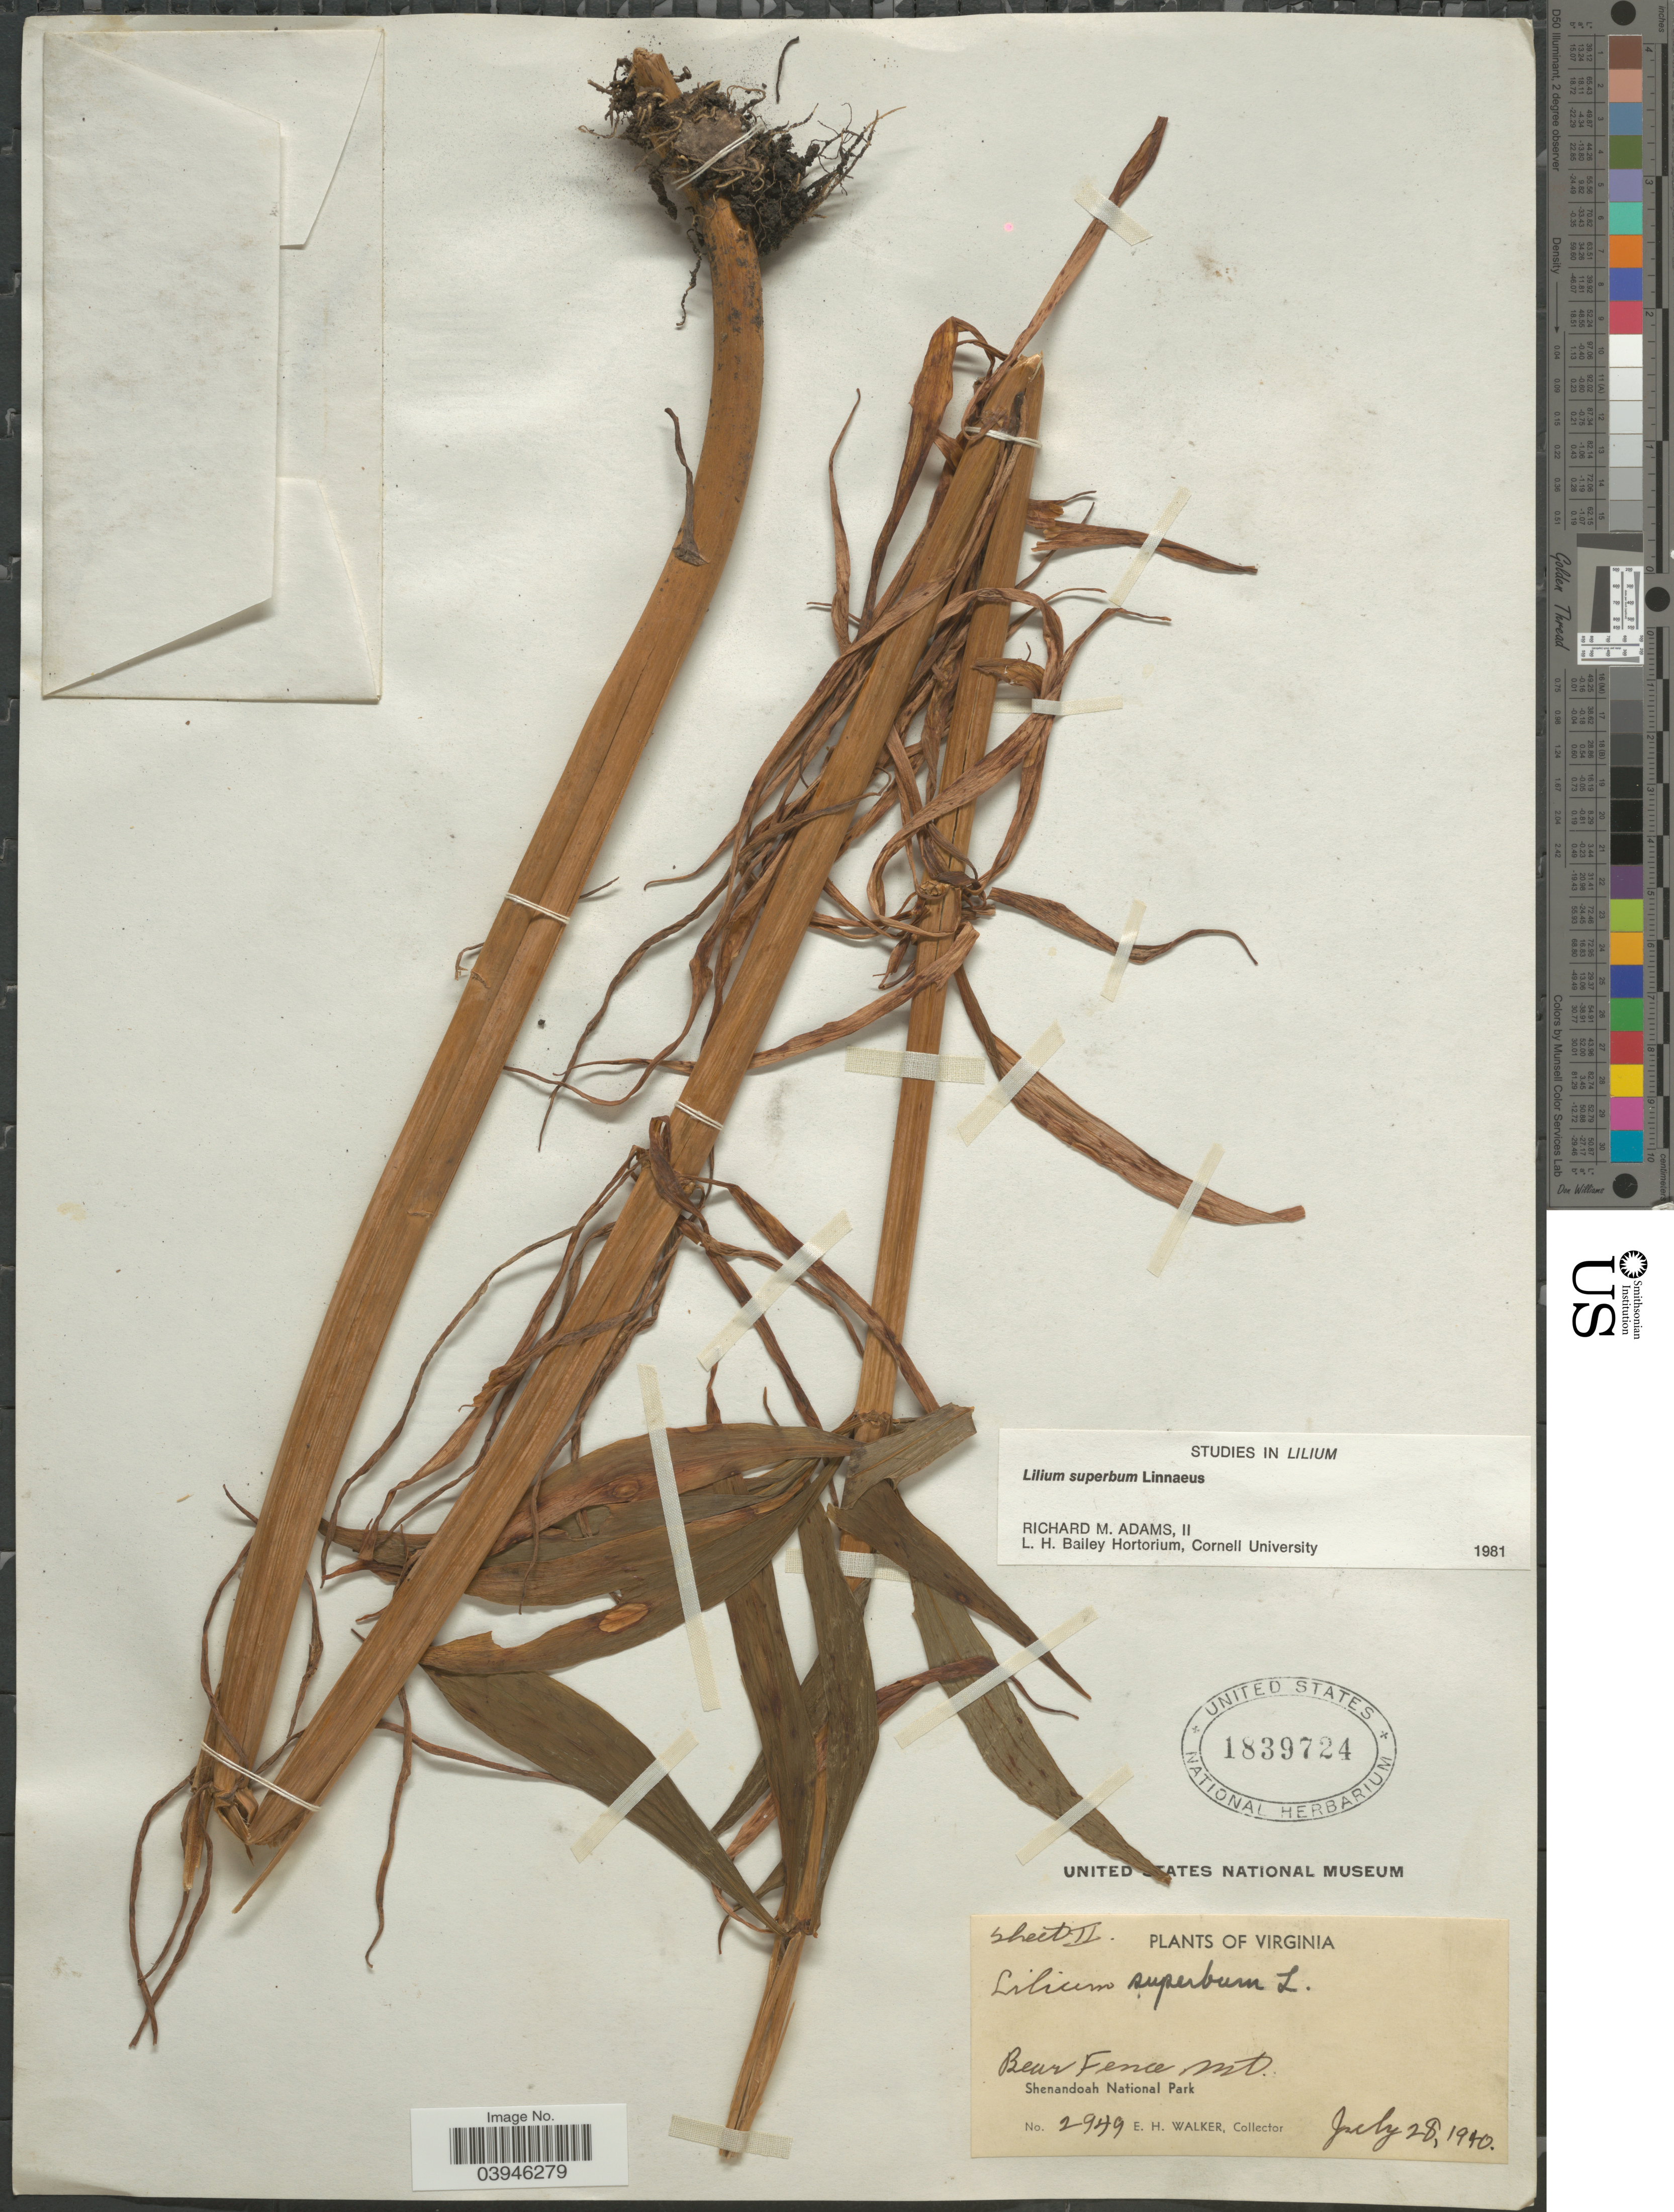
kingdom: Plantae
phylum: Tracheophyta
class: Liliopsida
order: Liliales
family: Liliaceae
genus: Lilium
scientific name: Lilium superbum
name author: L.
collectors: E. H. Walker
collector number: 2949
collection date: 1940-07-28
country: United States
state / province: Virginia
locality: Bear Fence Mt. Shenandoah National Park.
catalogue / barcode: US 1839724